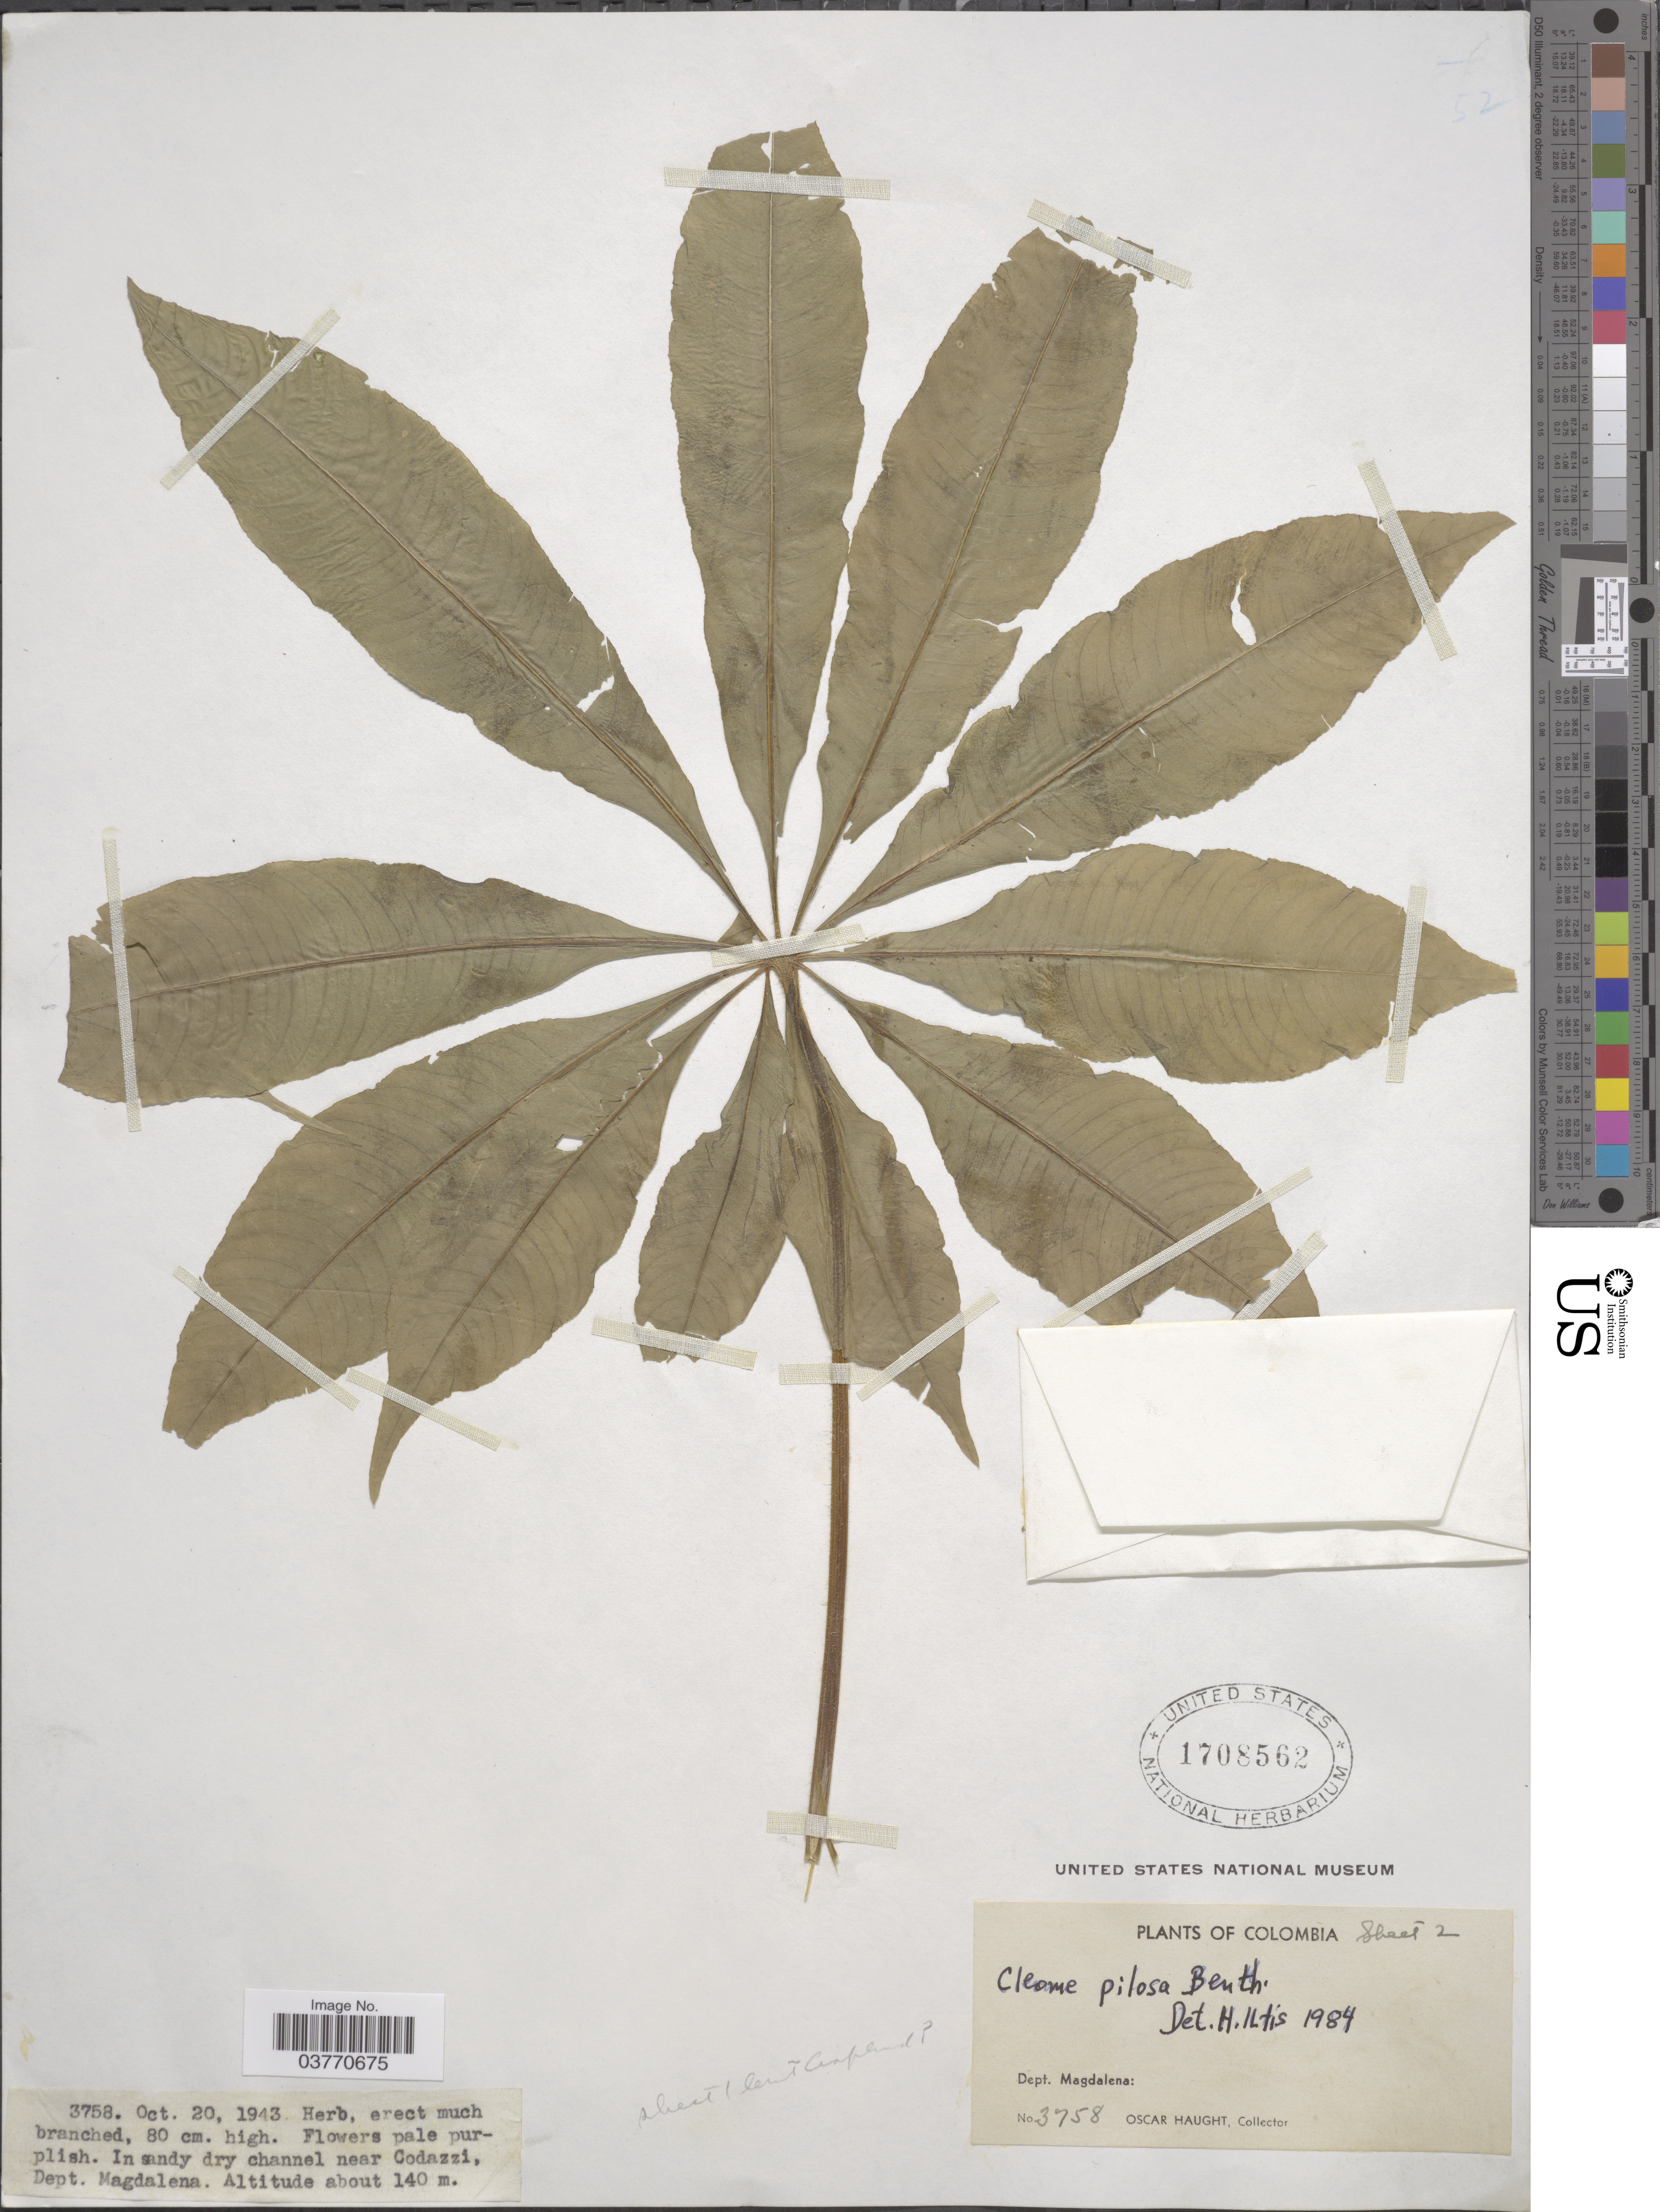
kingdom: Plantae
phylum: Tracheophyta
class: Magnoliopsida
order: Brassicales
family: Cleomaceae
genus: Cochranella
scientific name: Cochranella pilosa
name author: (Benth.) E.M. McGinty & Roalson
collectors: O. L. Haught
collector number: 3758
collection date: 1943-10-20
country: Colombia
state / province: Magdalena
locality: In sandy dry channel near Codazzi, Dept. Magdalena.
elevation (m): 140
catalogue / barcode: US 1708562